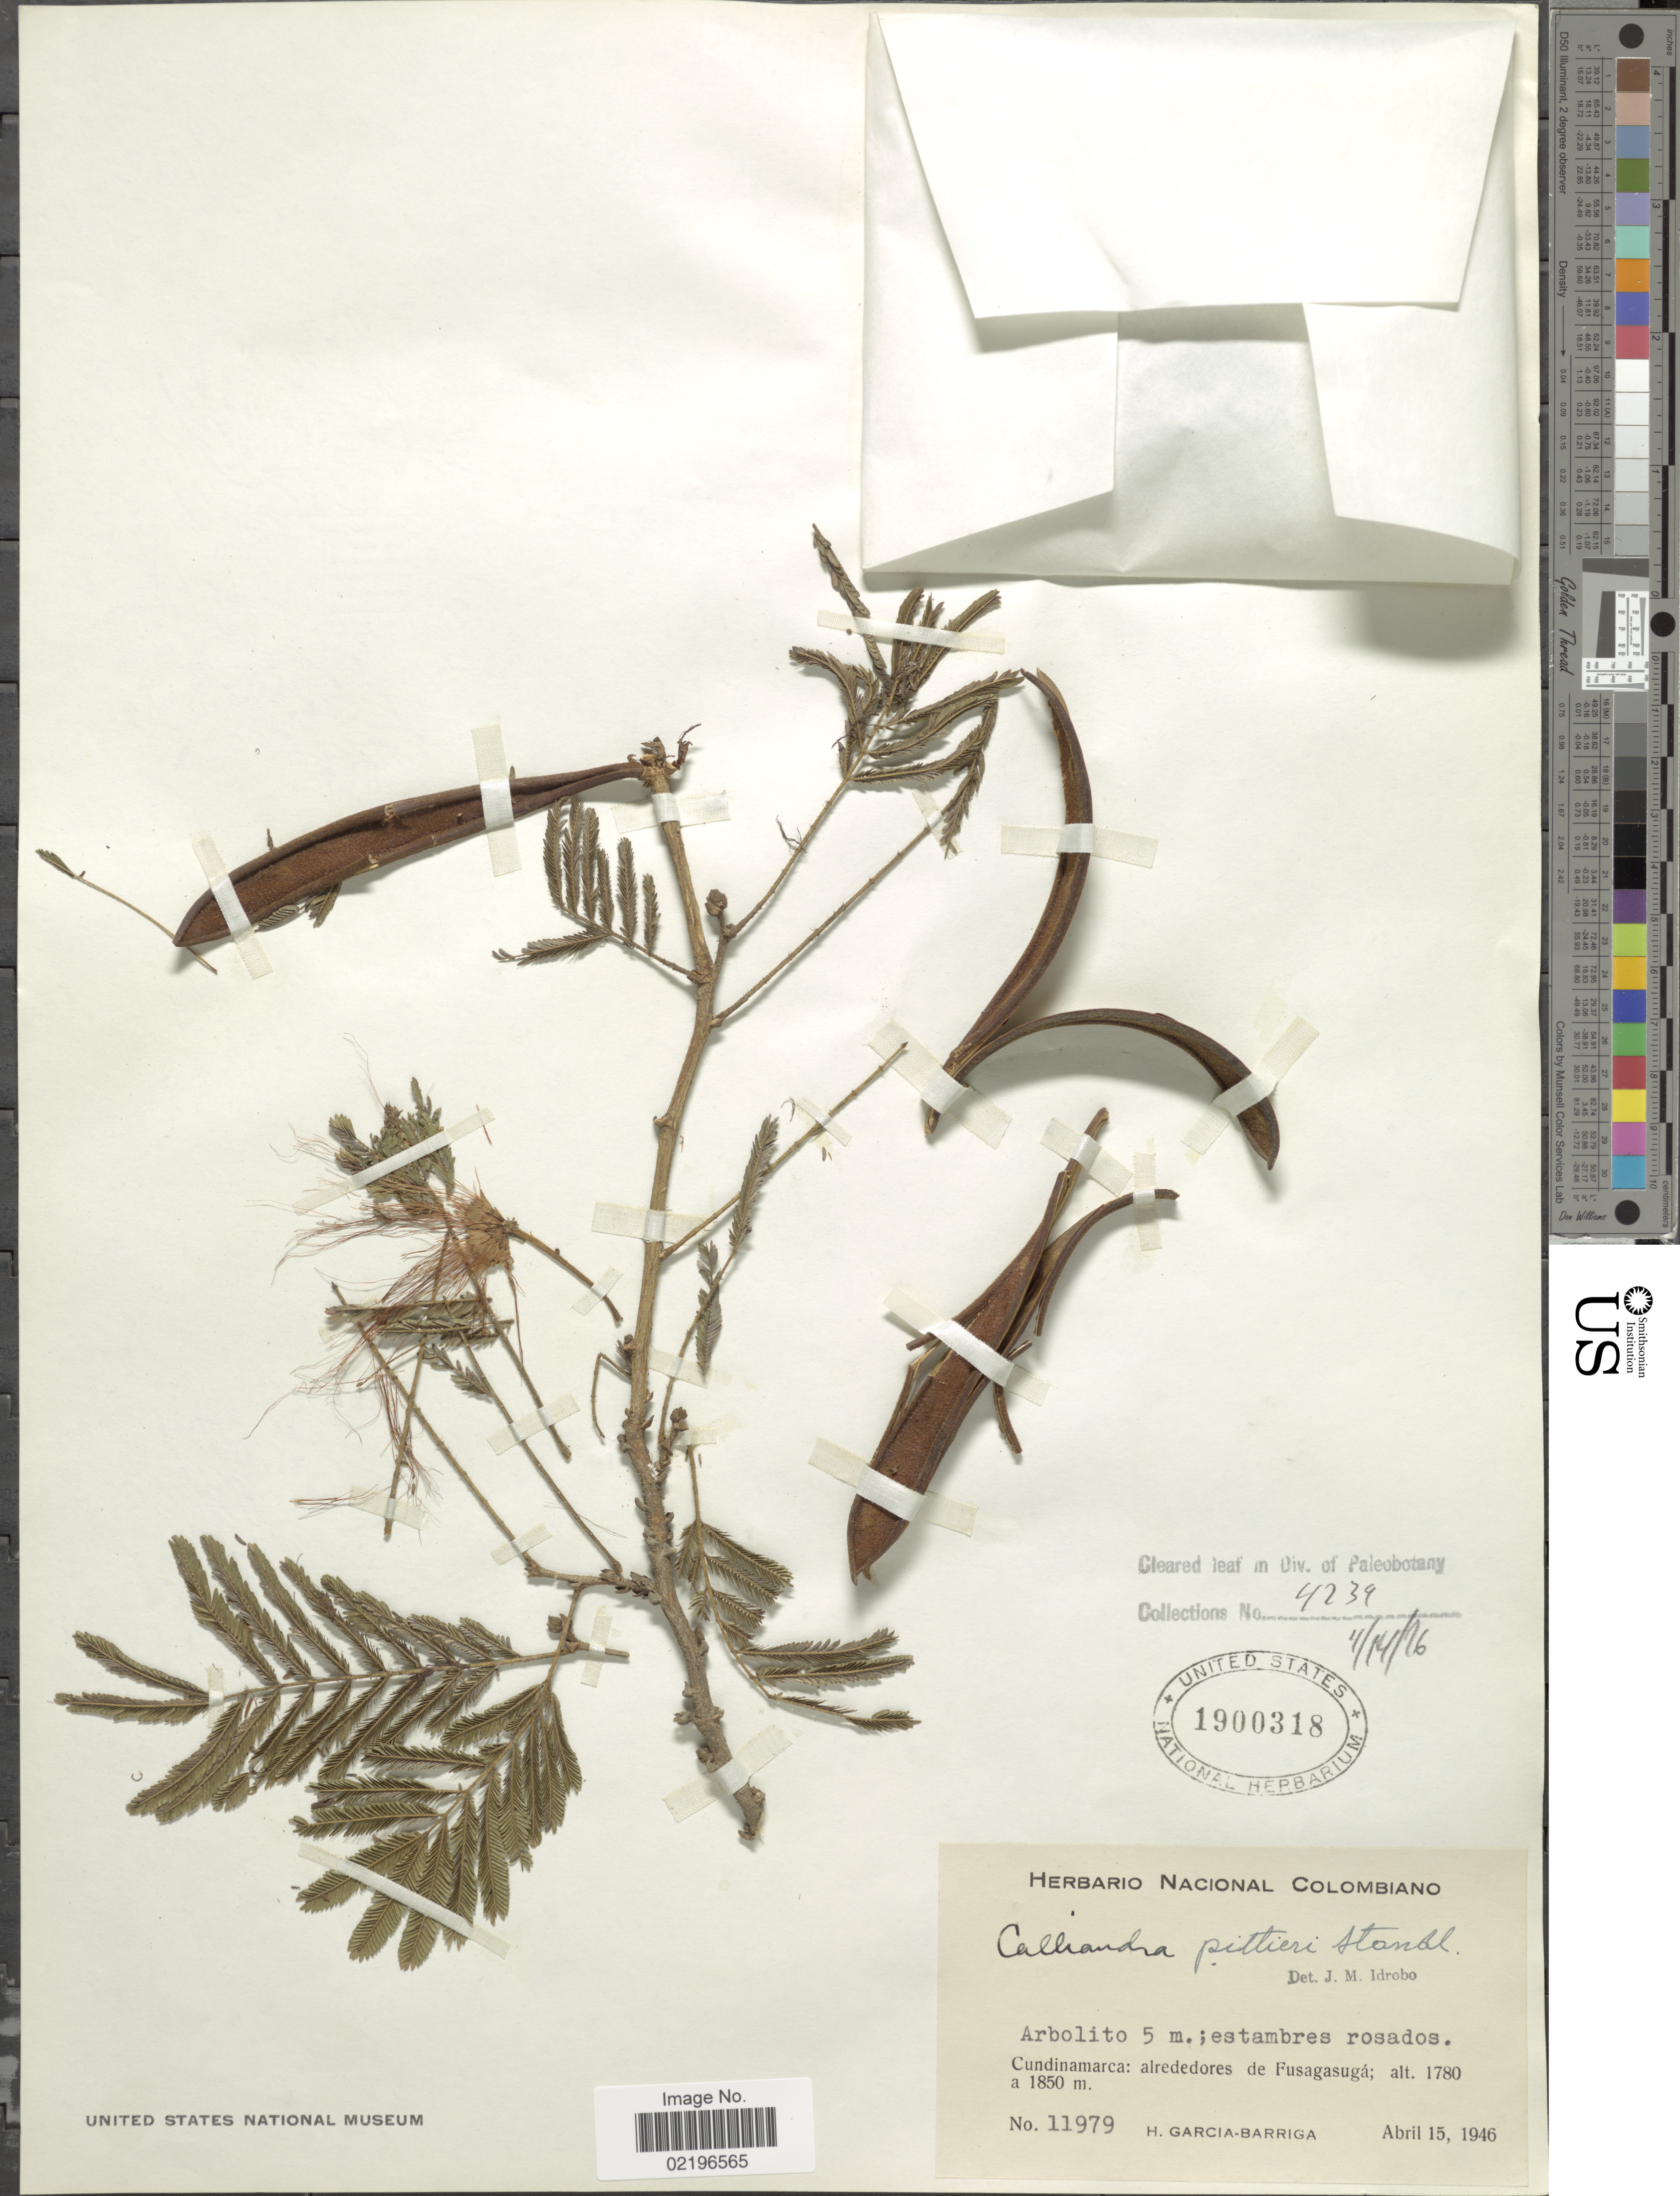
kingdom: Plantae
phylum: Tracheophyta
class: Magnoliopsida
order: Fabales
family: Fabaceae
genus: Calliandra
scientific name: Calliandra pittieri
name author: Standl.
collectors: H. García Barriga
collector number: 11979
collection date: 1946-04-15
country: Colombia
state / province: Cundinamarca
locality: Cundinamarca: alrededores de Fusagasuga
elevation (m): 1780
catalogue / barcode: US 1900318